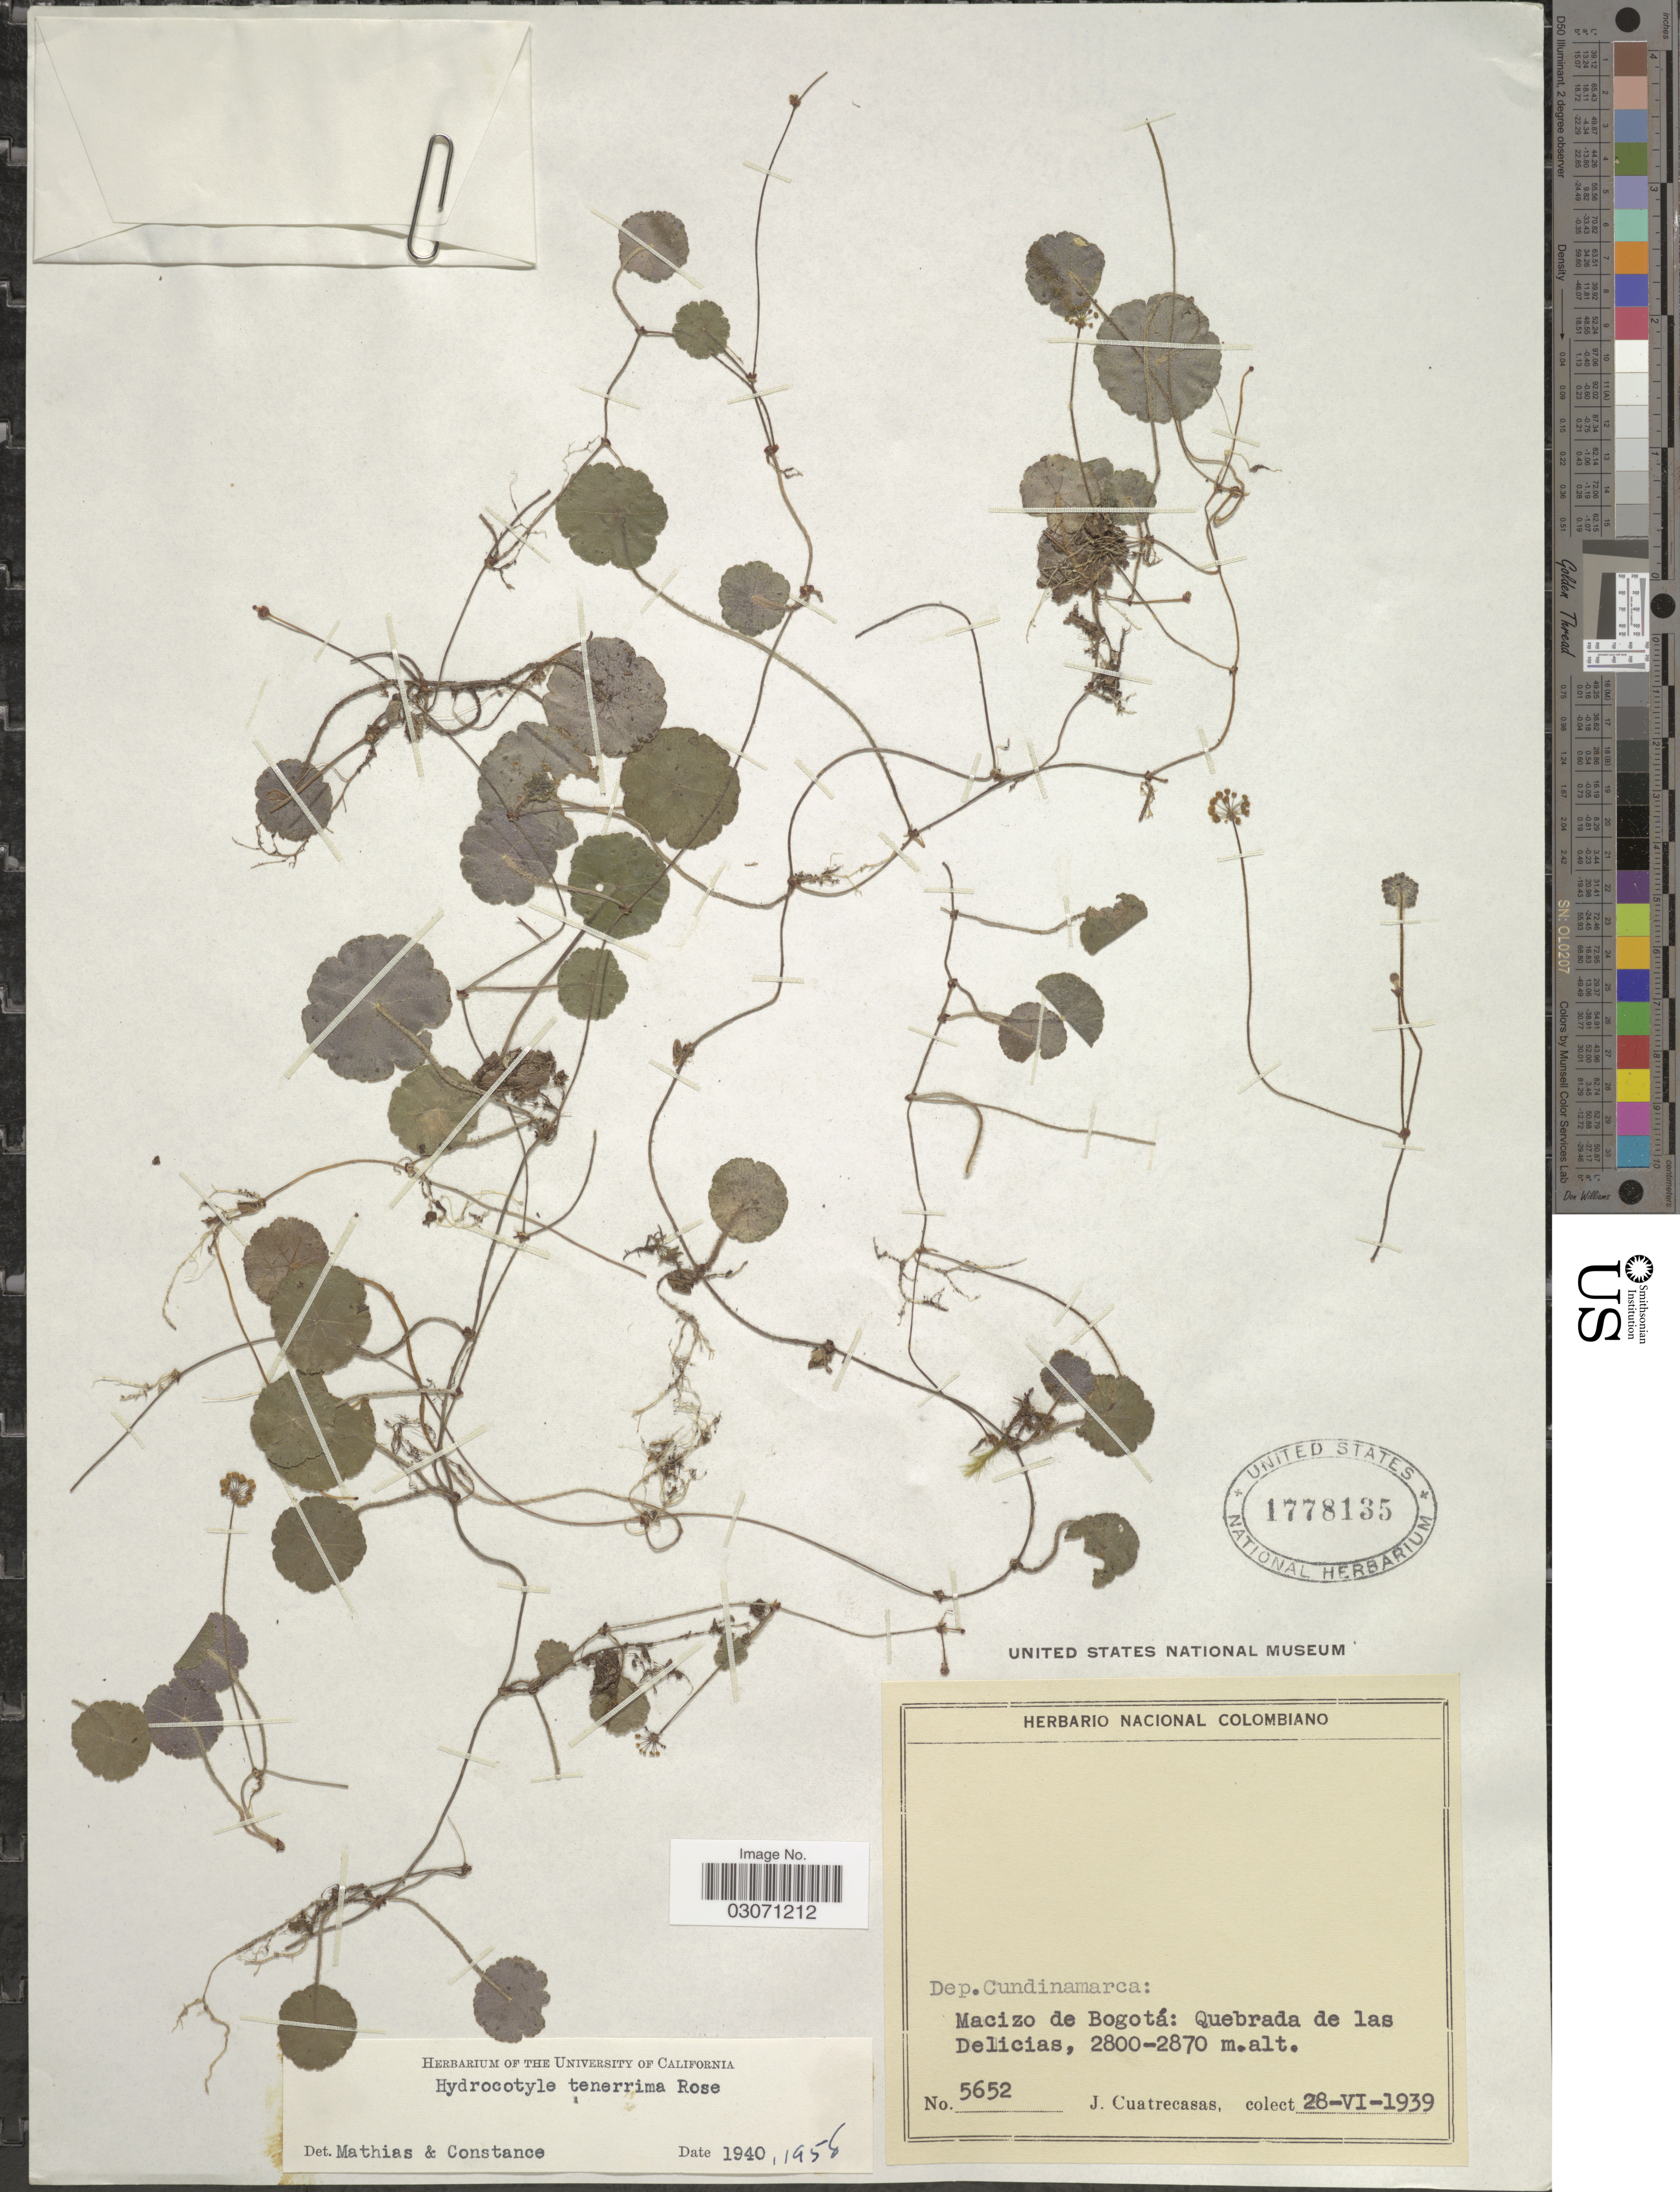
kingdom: Plantae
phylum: Tracheophyta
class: Magnoliopsida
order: Apiales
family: Araliaceae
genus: Hydrocotyle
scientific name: Hydrocotyle tenerrima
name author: Rose ex Mathias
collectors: J. Cuatrecasas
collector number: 5652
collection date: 1939-06-28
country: Colombia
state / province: Cundinamarca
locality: Dep. Cundinamarca: Macizo de Bogotá: Quebrada de las Delicias.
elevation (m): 2800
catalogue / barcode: US 1778135